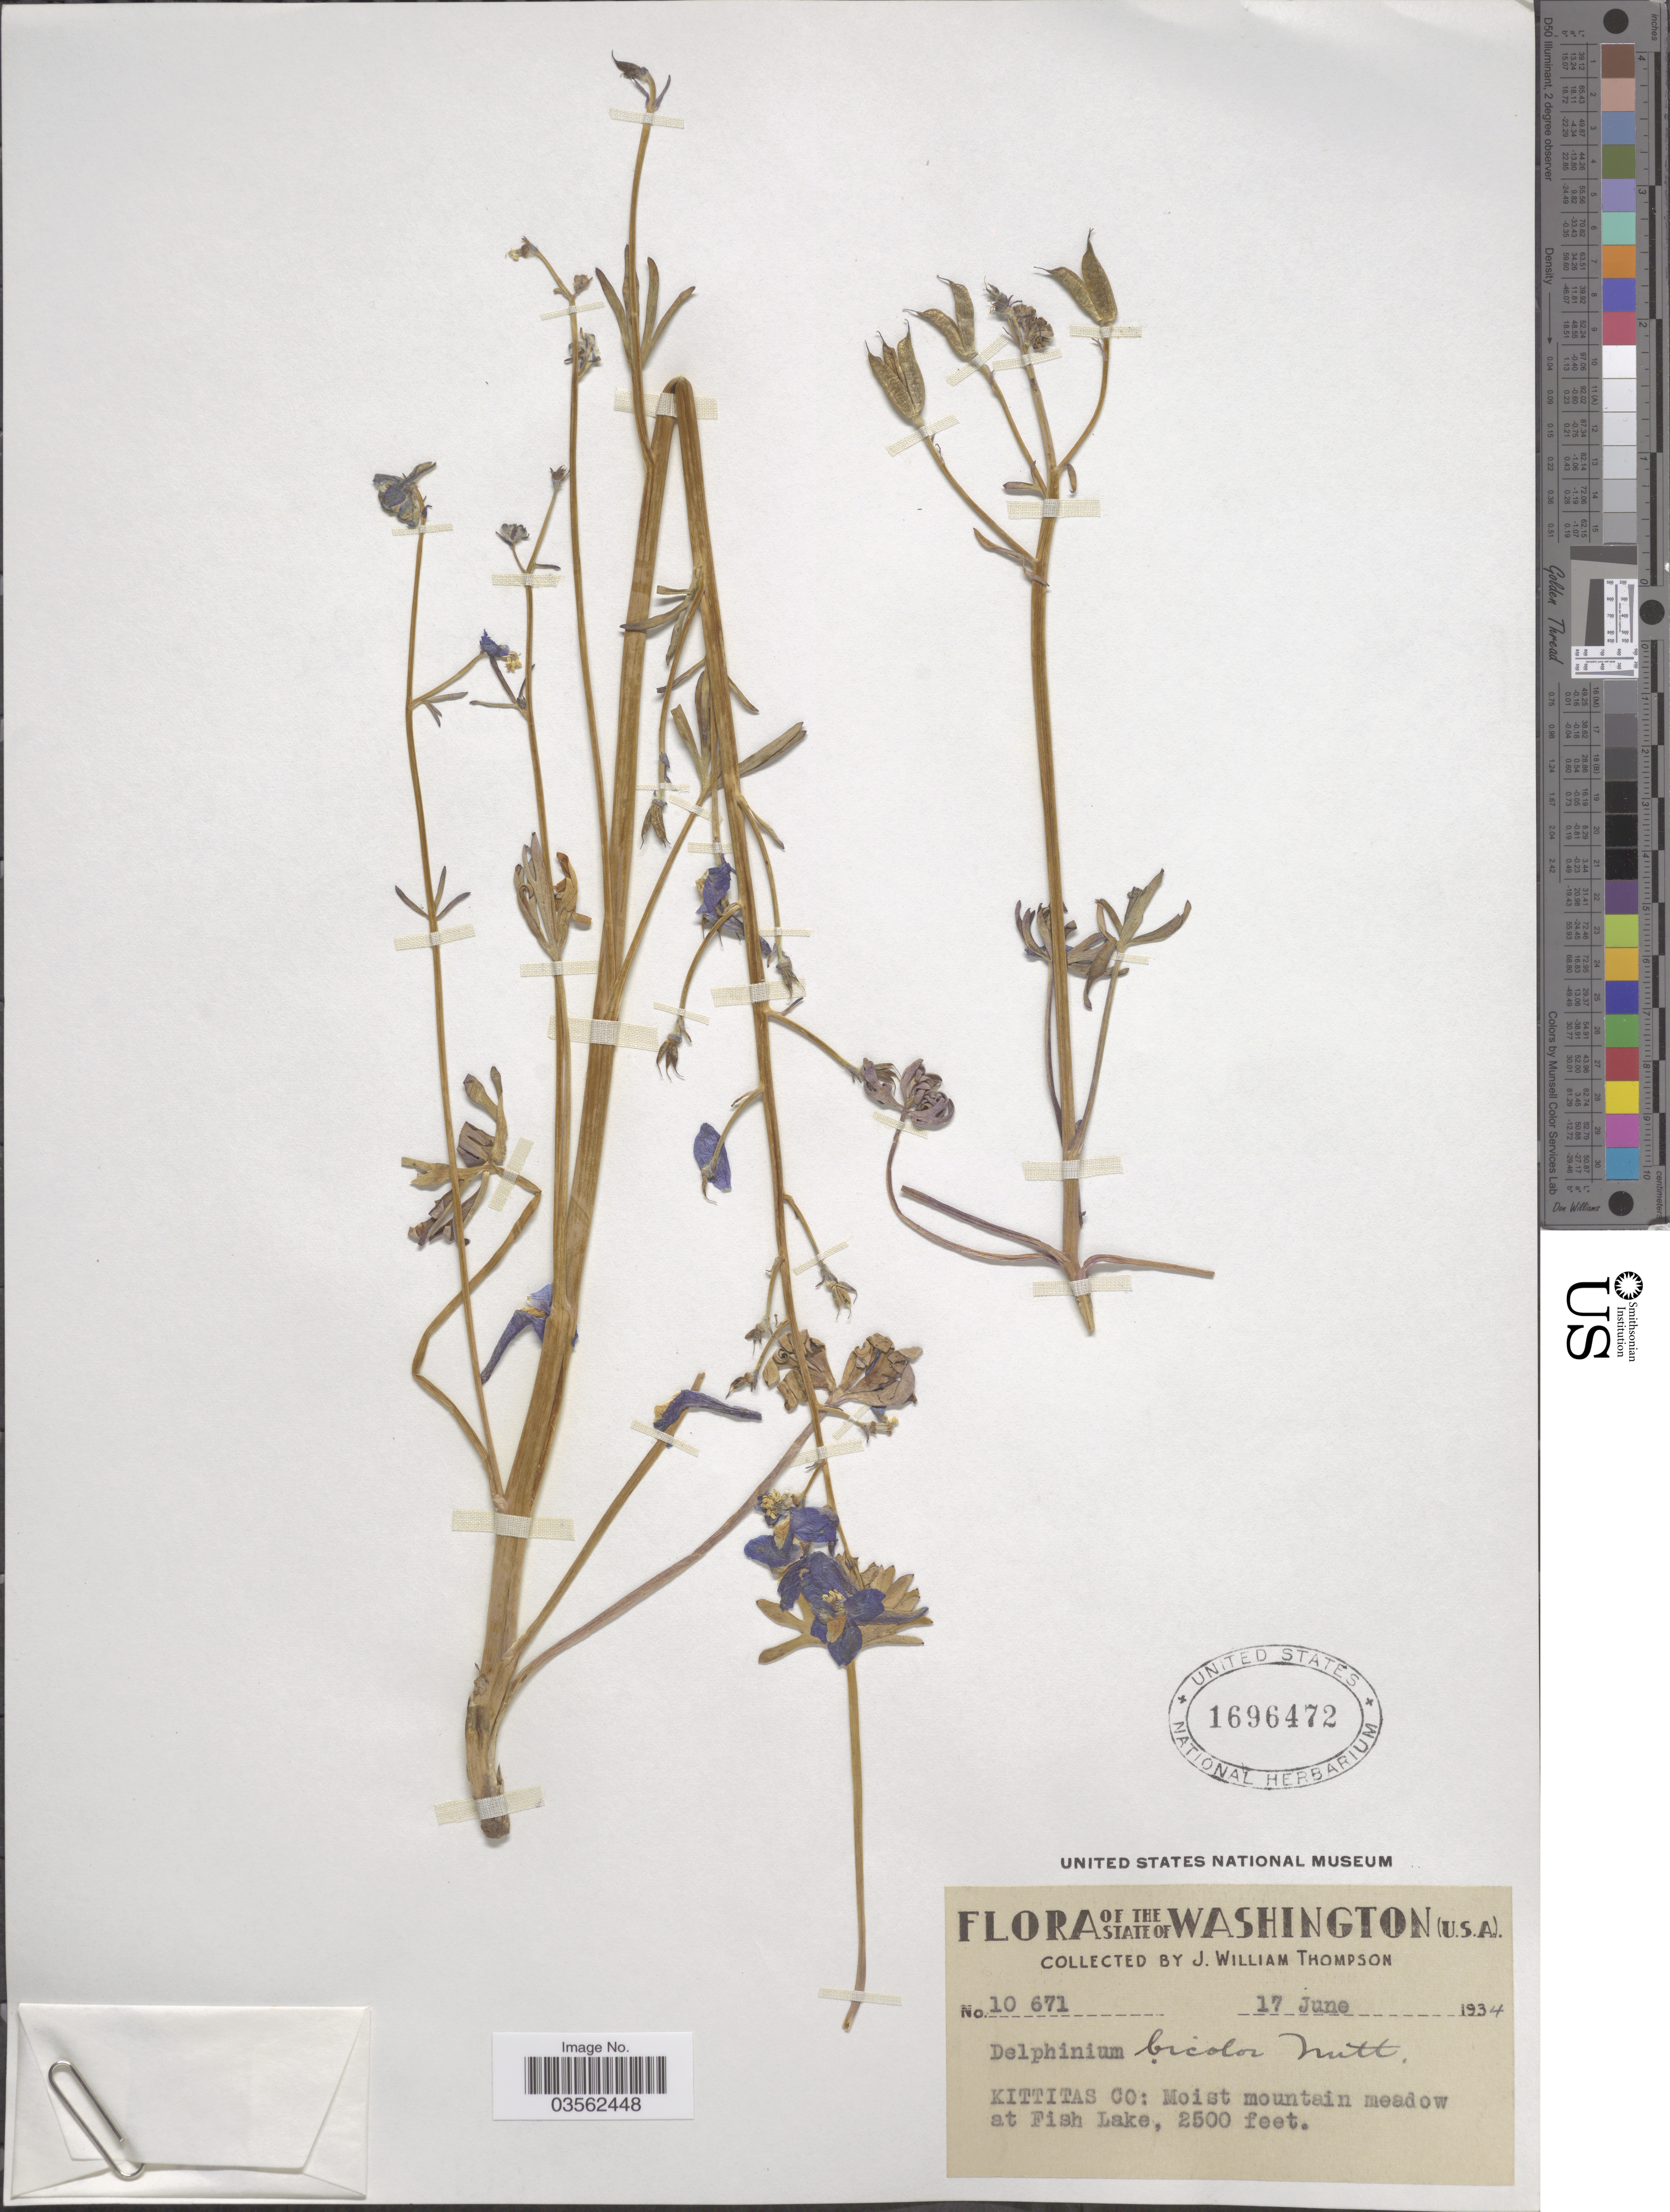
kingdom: Plantae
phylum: Tracheophyta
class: Magnoliopsida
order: Ranunculales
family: Ranunculaceae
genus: Delphinium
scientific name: Delphinium bicolor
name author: Nutt.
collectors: J. W. Thompson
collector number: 10671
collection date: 1934-06-17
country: United States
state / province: Washington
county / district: Kittitas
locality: U.S.A. Kittitas Co: Fish Lake.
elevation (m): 762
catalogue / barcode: US 1696472